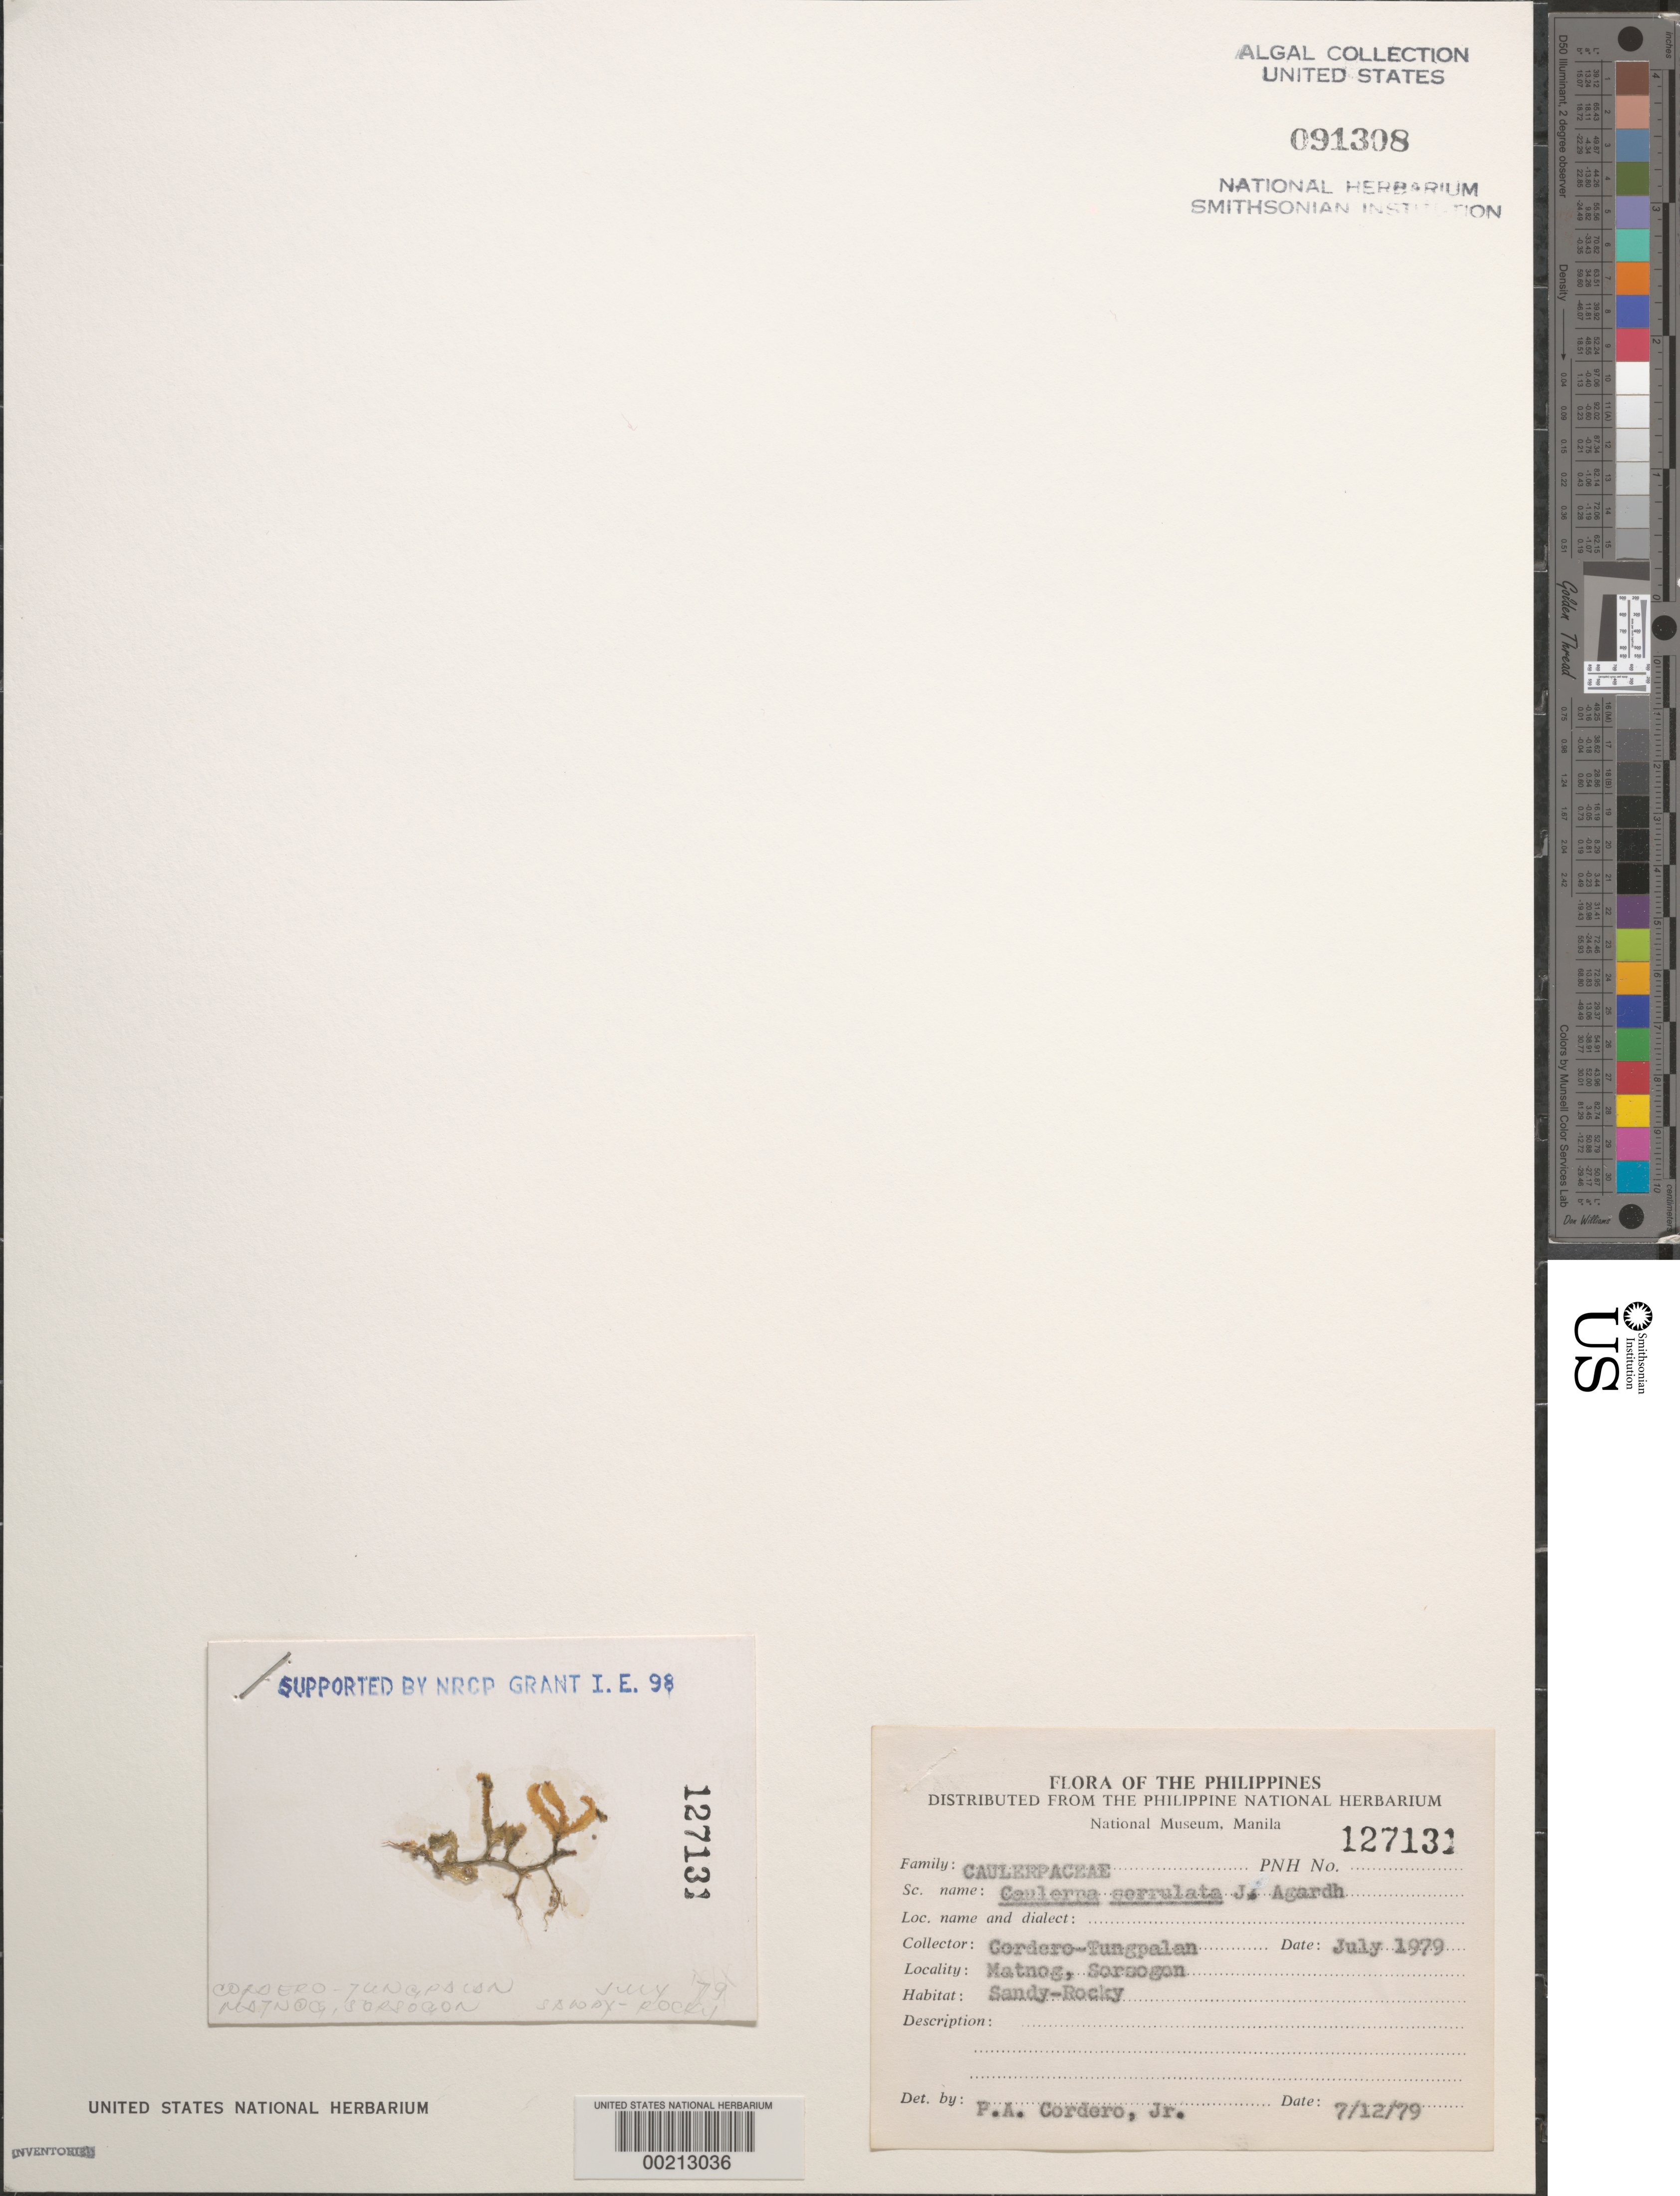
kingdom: Plantae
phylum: Chlorophyta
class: Ulvophyceae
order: Bryopsidales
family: Caulerpaceae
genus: Caulerpa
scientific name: Caulerpa serrulata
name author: (Forssk.) J. Agardh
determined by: Cordero, P. A., Jr.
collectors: P. A. Cordero & A. Tungpalan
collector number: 127131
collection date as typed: Jul 1979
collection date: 1979-07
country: Philippines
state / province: Bicol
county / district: Sorsogon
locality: Matnog, Sorsogon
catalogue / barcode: US 91308